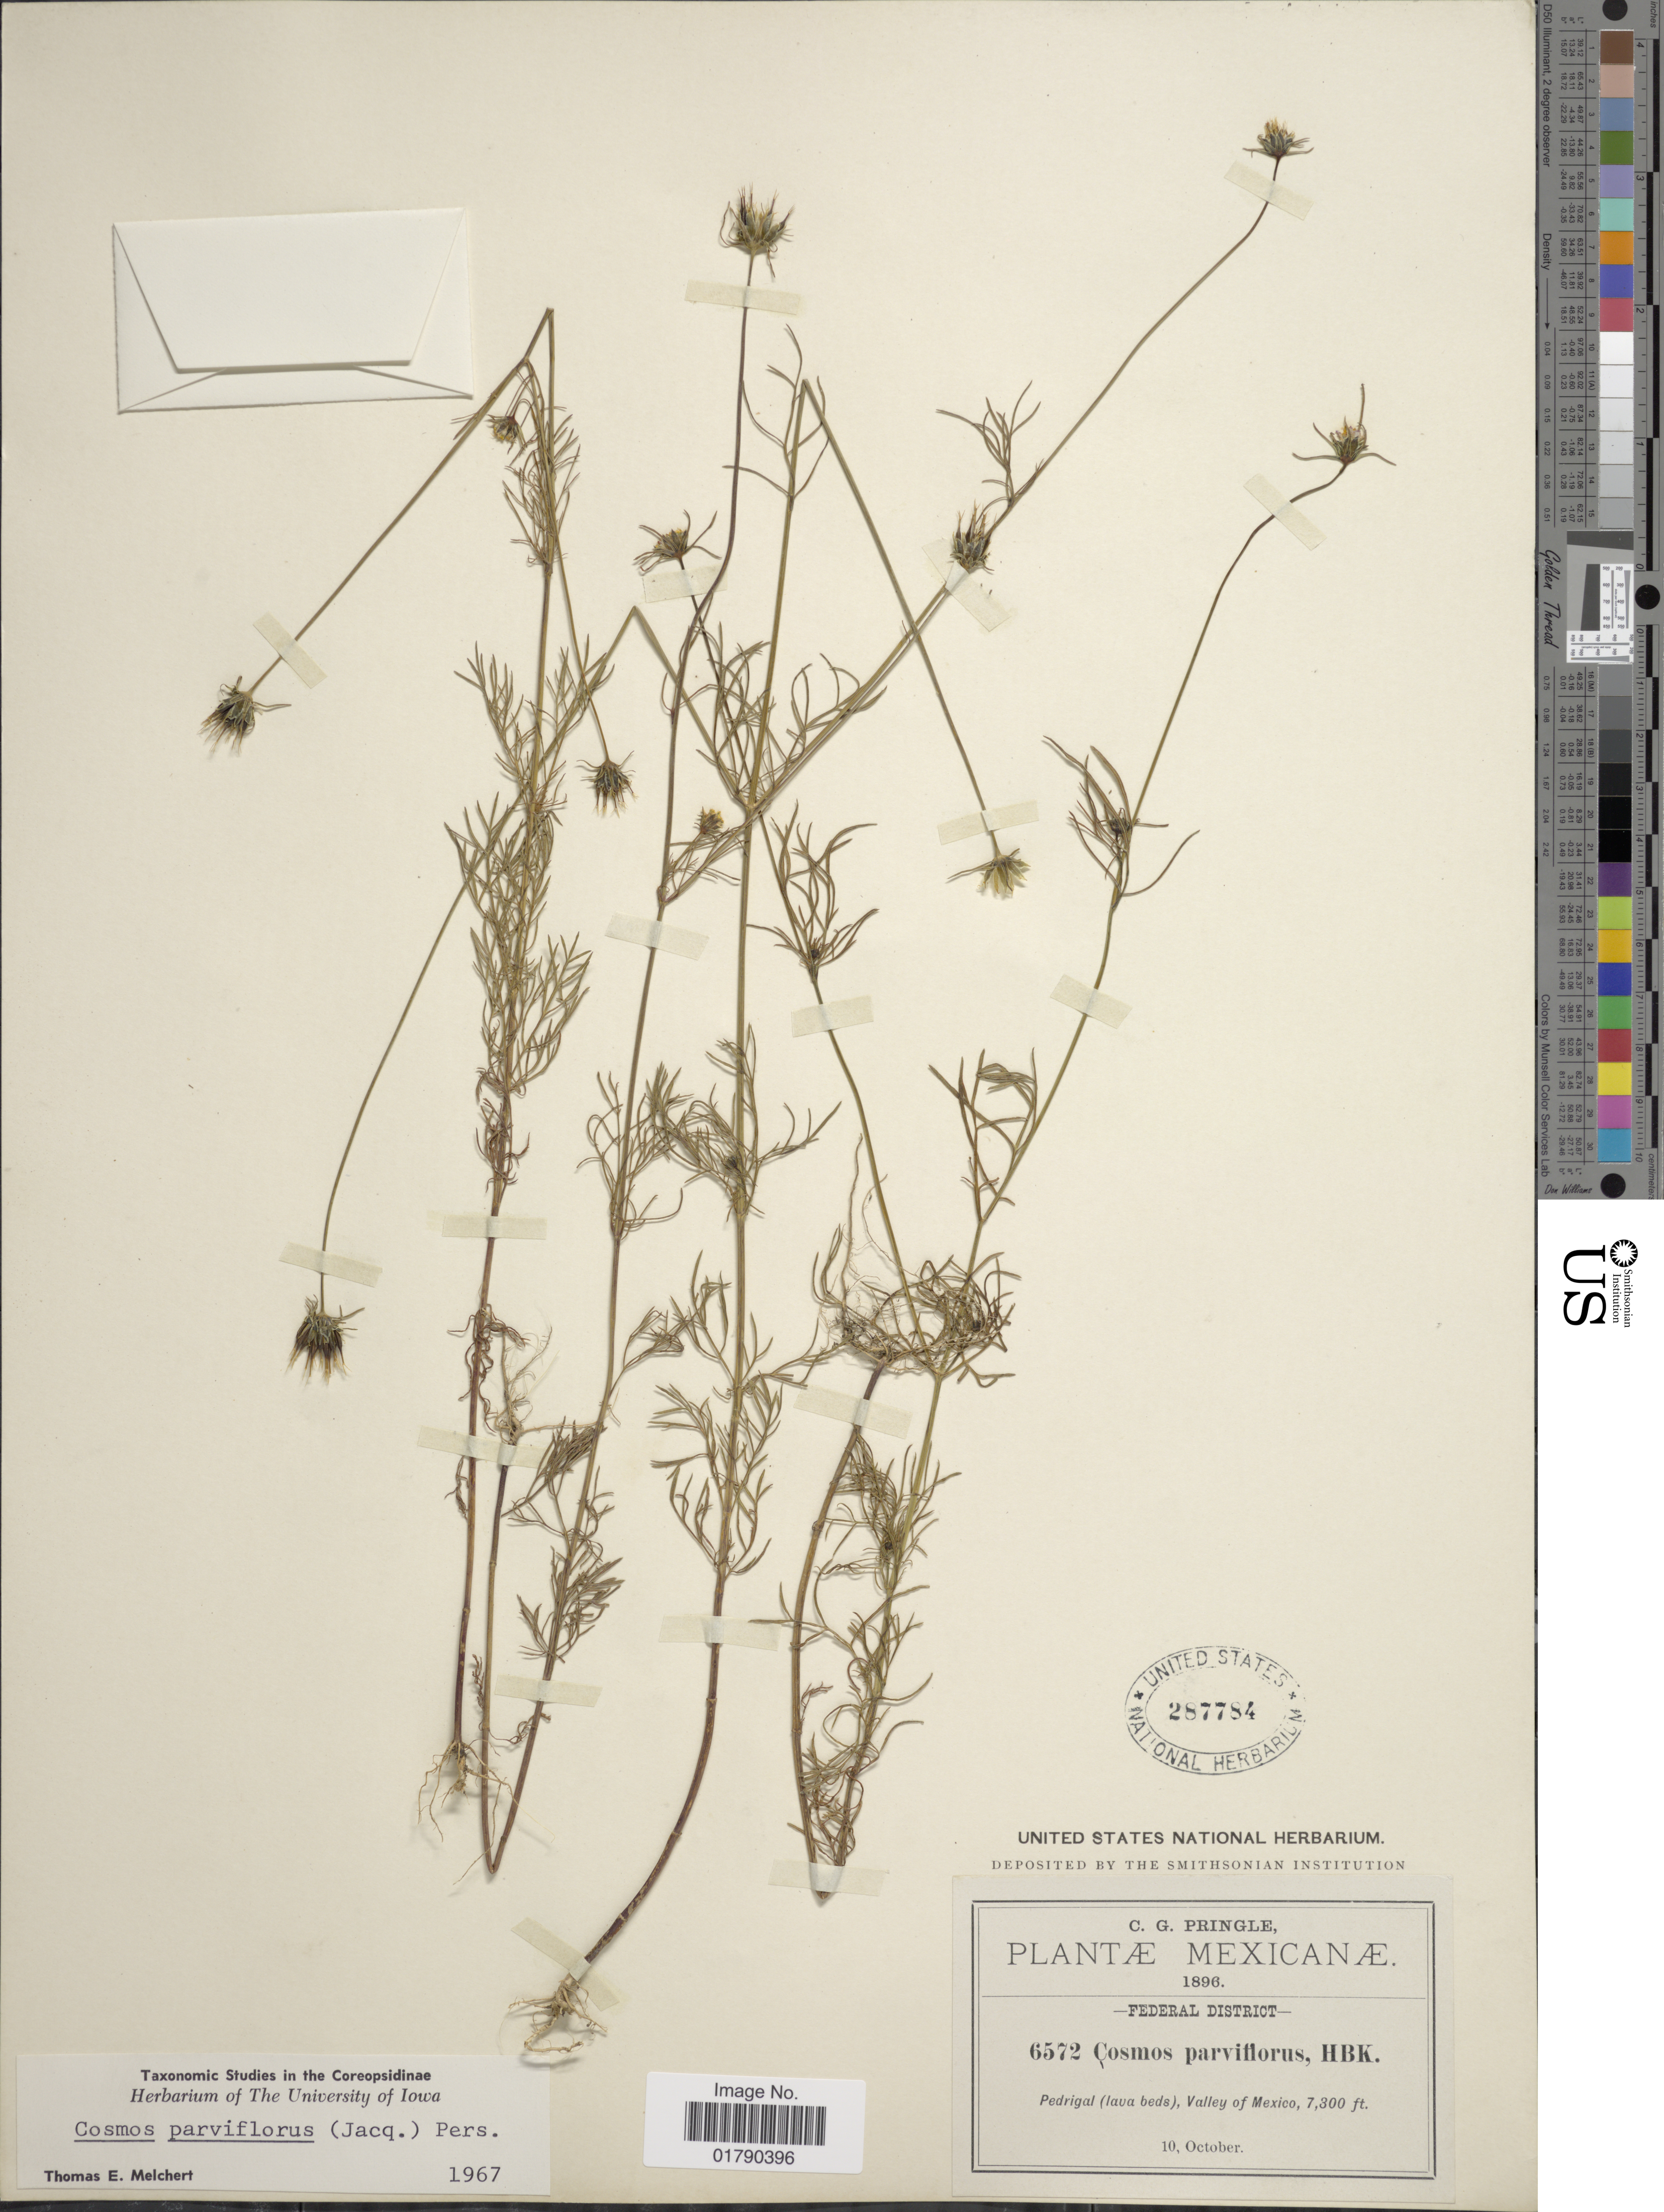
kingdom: Plantae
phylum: Tracheophyta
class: Magnoliopsida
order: Asterales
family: Asteraceae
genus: Cosmos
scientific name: Cosmos parviflorus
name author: (Jacq.) Pers.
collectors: C. G. Pringle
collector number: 6572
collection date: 1896-10-10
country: Mexico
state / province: Distrito Federal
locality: Federal District, Pedrigal (lava beds), Valley of Mexico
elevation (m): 2225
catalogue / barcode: US 287784